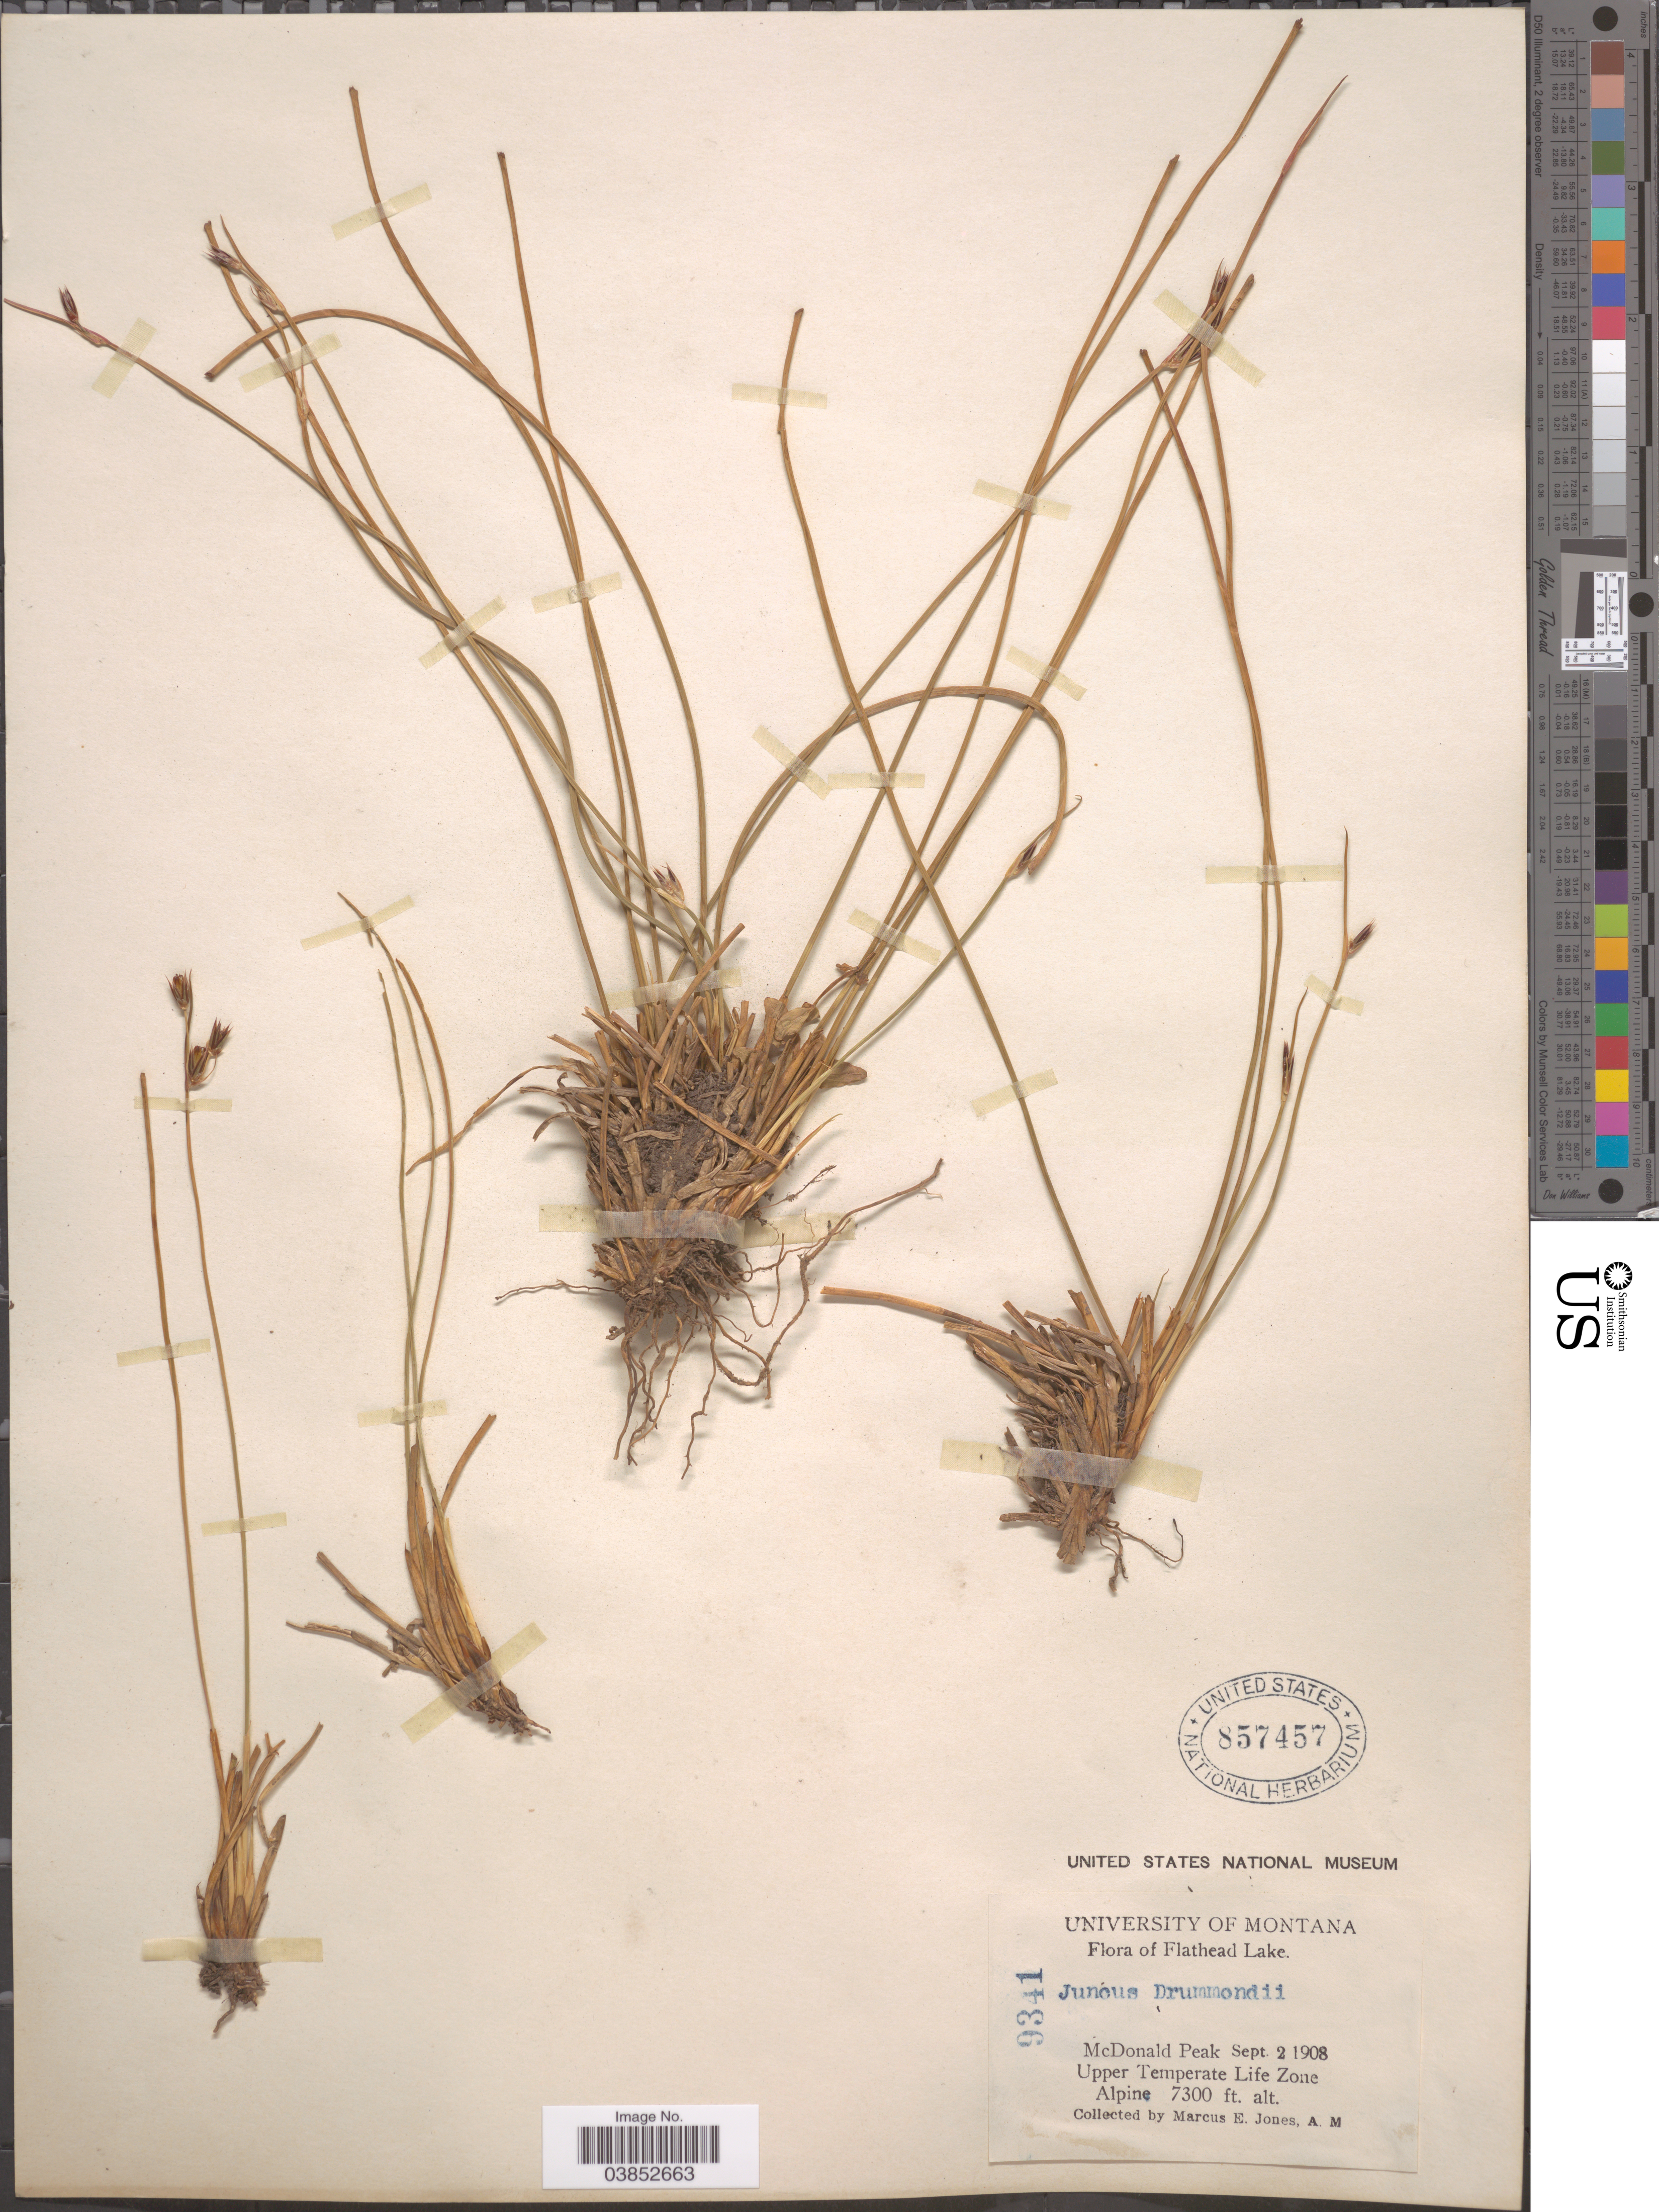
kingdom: Plantae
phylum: Tracheophyta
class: Liliopsida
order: Poales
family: Juncaceae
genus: Juncus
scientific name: Juncus drummondii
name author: E. Mey.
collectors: M. E. Jones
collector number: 9341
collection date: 1908-09-02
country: United States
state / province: Montana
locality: Flathead Lake. McDonald Peak. Upper Temperate Life Zone. Alpine.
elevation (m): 2225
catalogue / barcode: US 857457